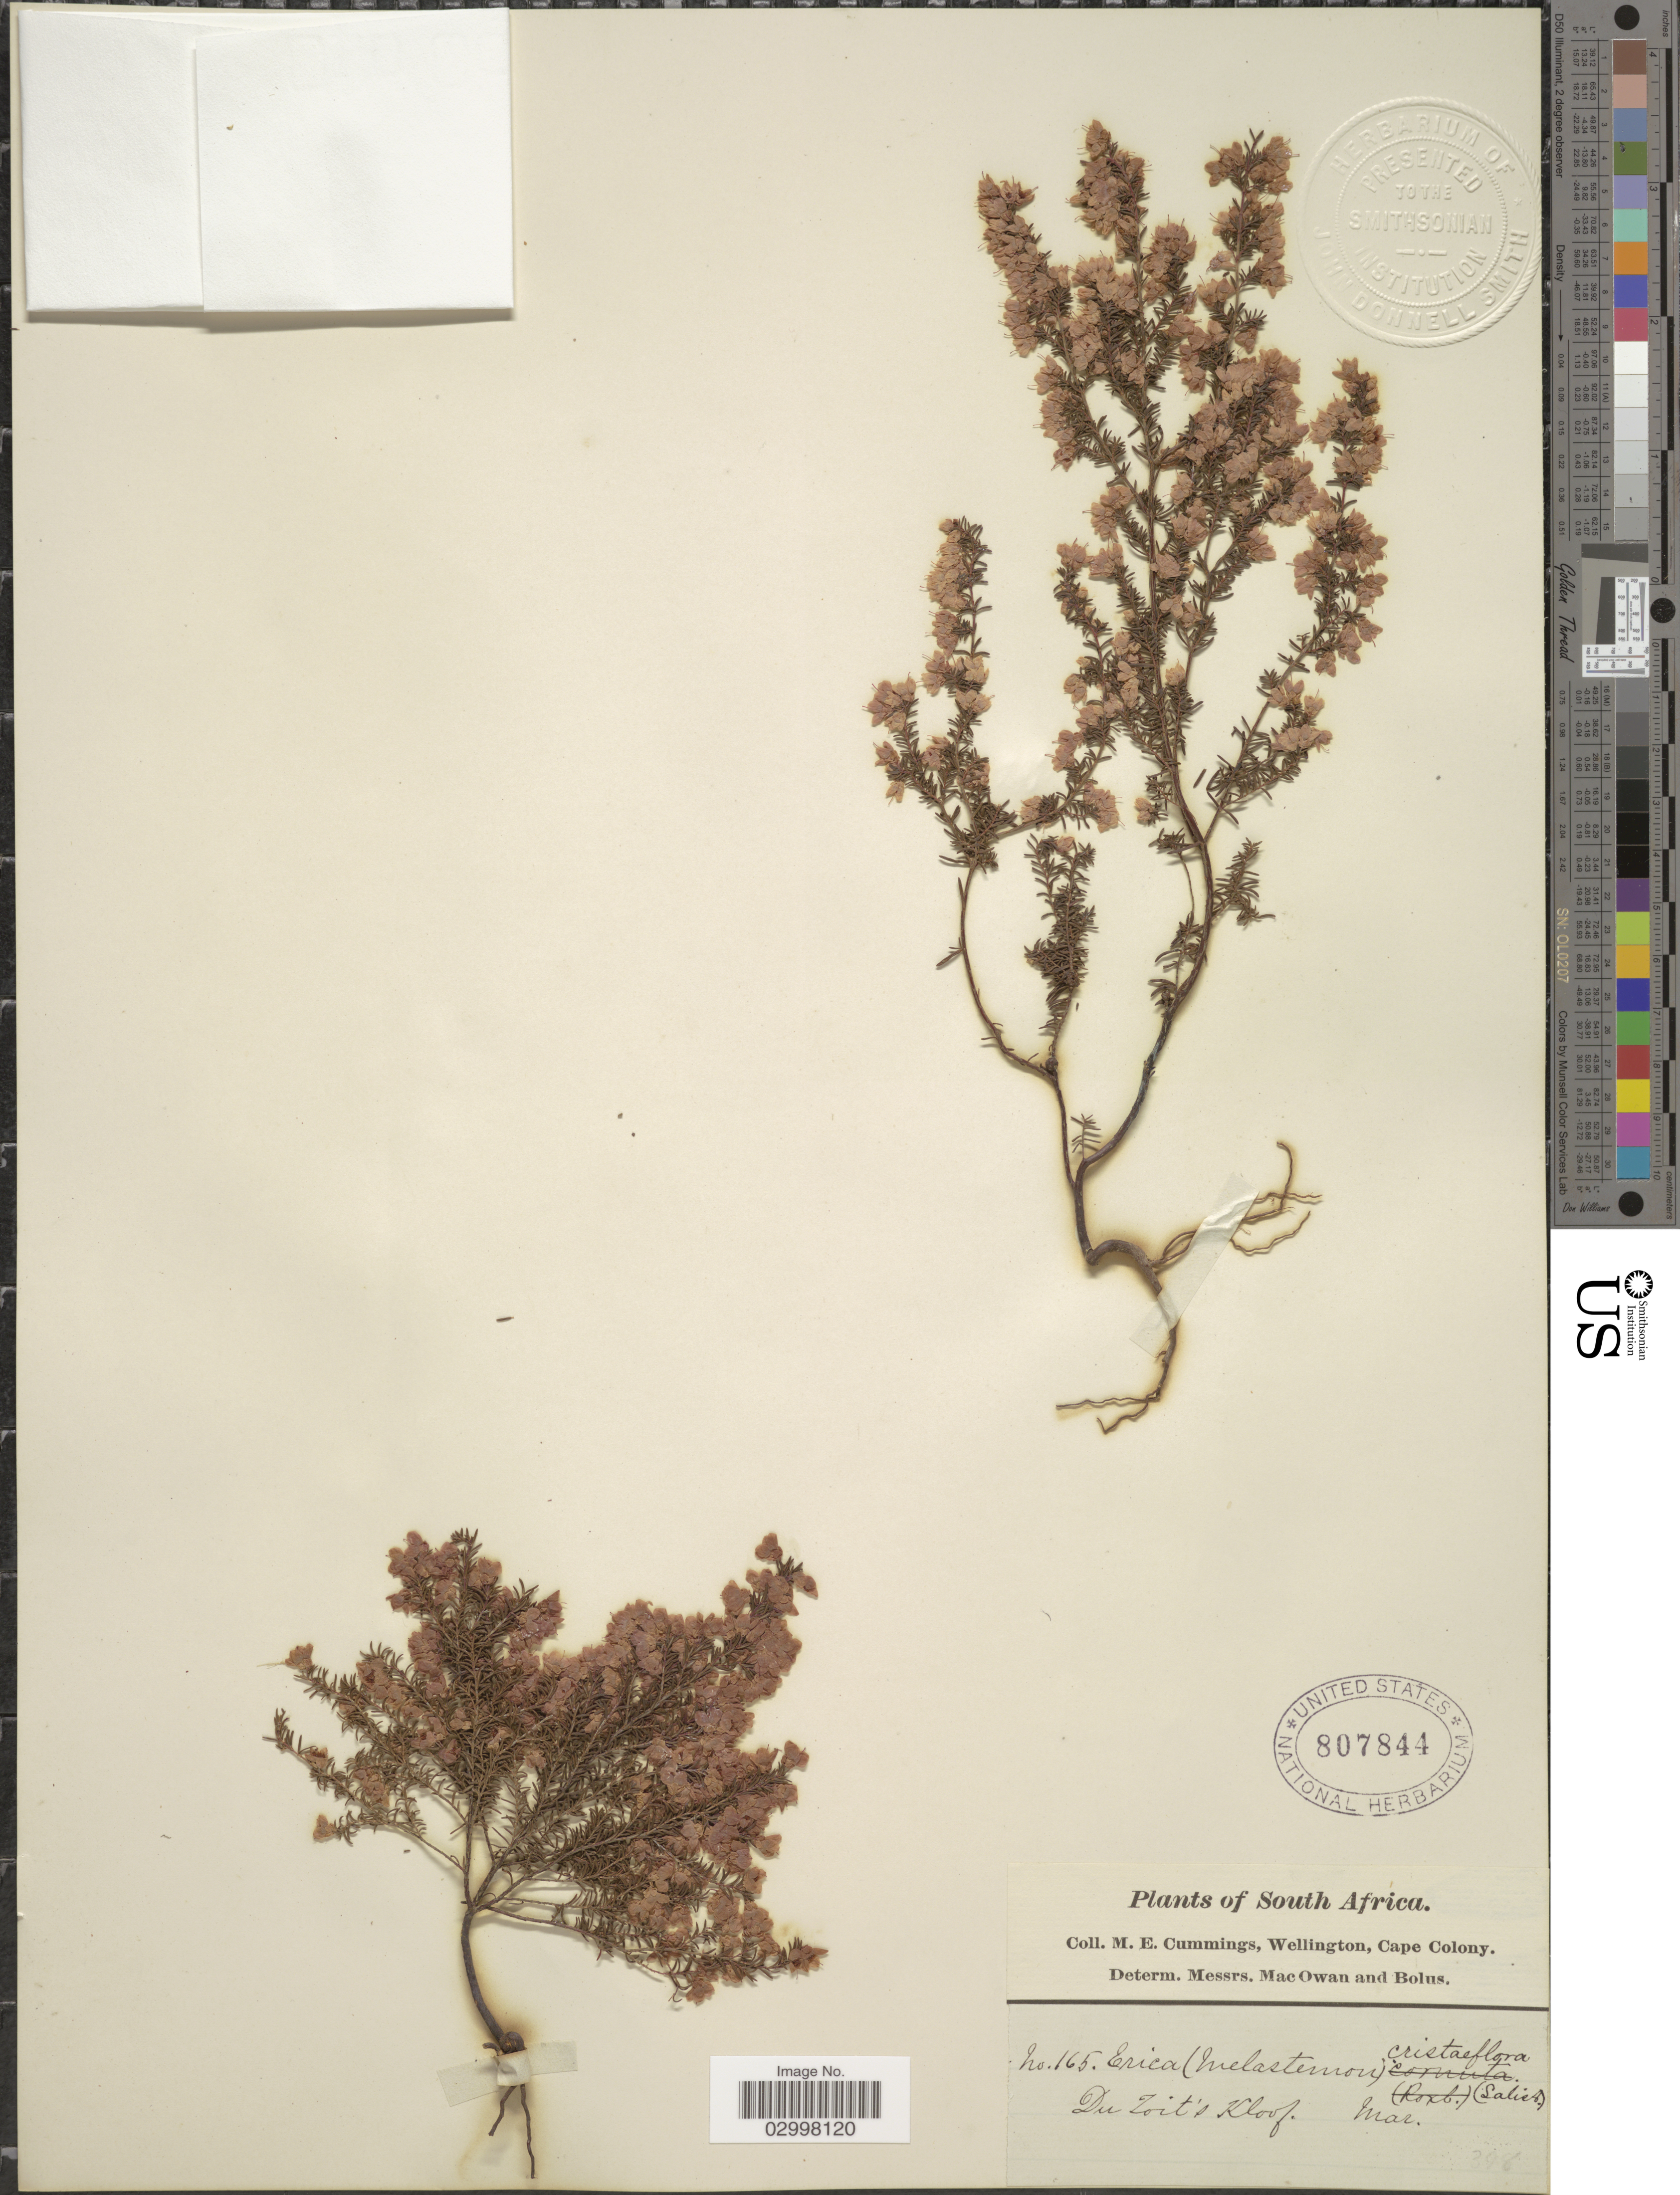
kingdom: Plantae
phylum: Tracheophyta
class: Magnoliopsida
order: Ericales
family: Ericaceae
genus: Erica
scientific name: Erica cristiflora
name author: Salisb.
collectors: M. E. Cummings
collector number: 165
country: South Africa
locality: Du Toit's Kloof.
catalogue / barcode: US 807844